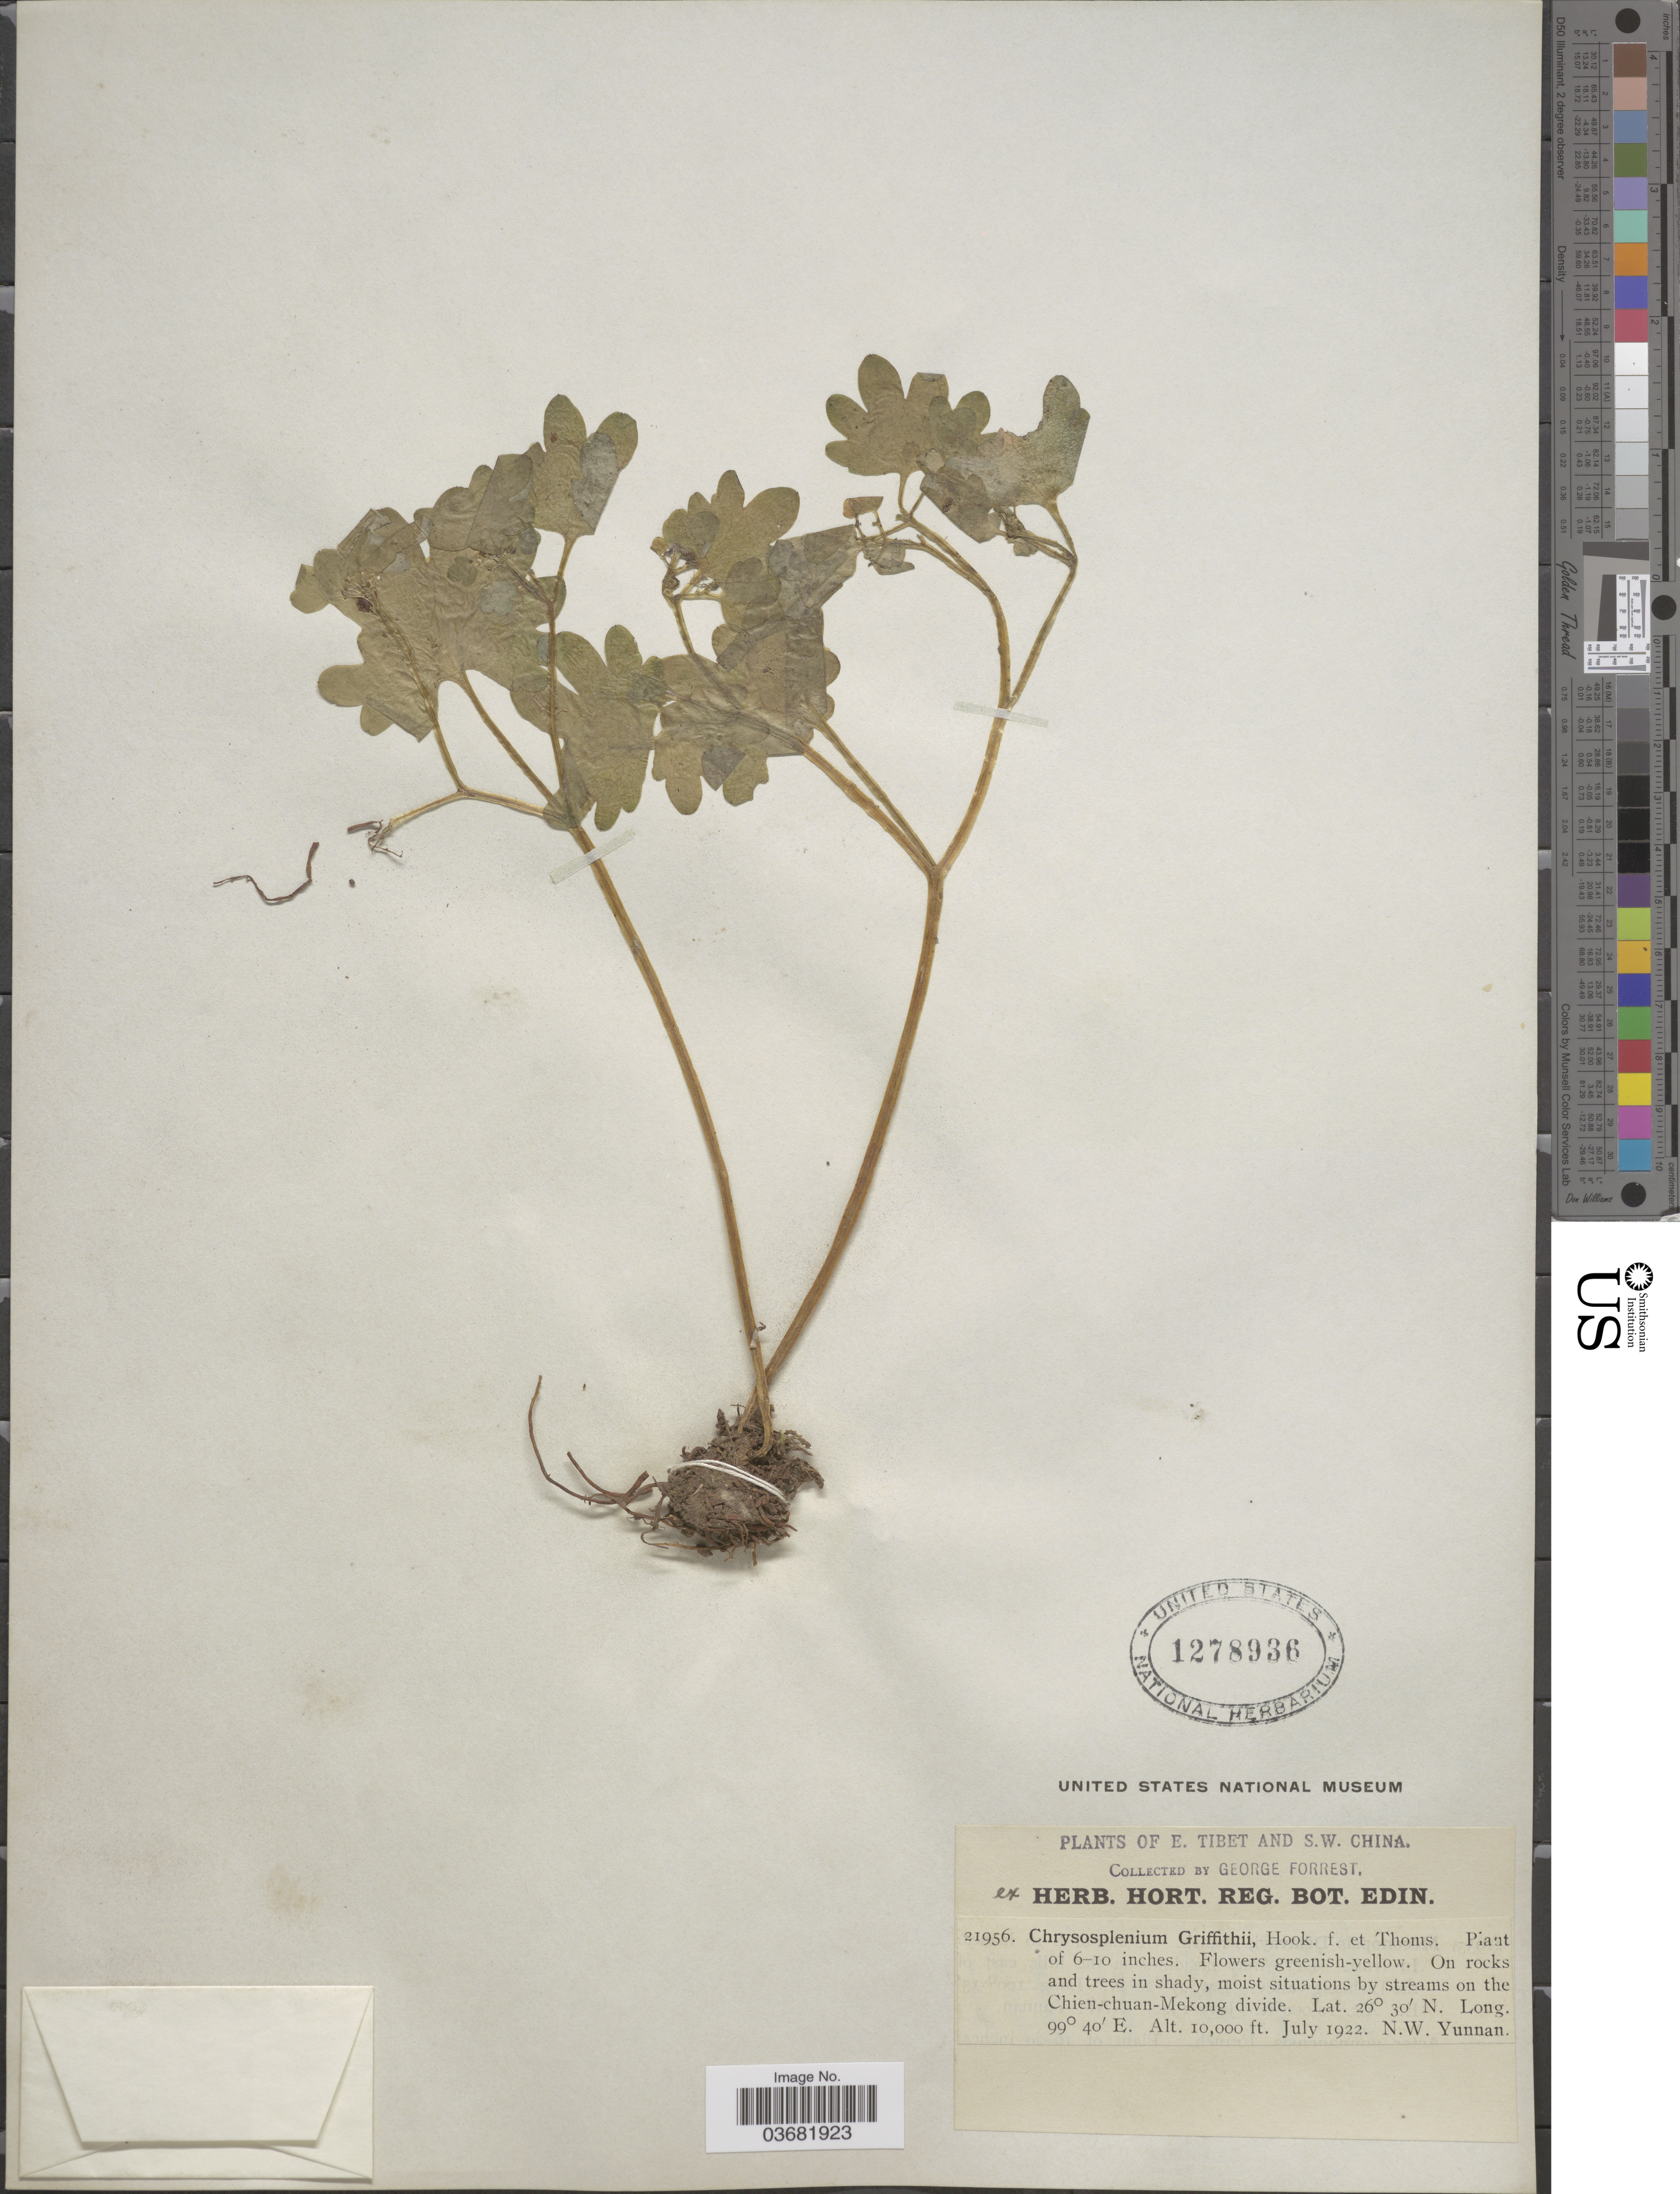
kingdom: Plantae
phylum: Tracheophyta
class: Magnoliopsida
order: Saxifragales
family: Saxifragaceae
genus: Chrysosplenium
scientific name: Chrysosplenium griffithii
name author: Hook. f. & Thomson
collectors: G. Forrest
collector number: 21956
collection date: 1922-07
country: China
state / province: Yunnan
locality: S.W. China. On the Chien-chuan-Mekong divide. N.W. Yunnan.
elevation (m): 3048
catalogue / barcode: US 1278936